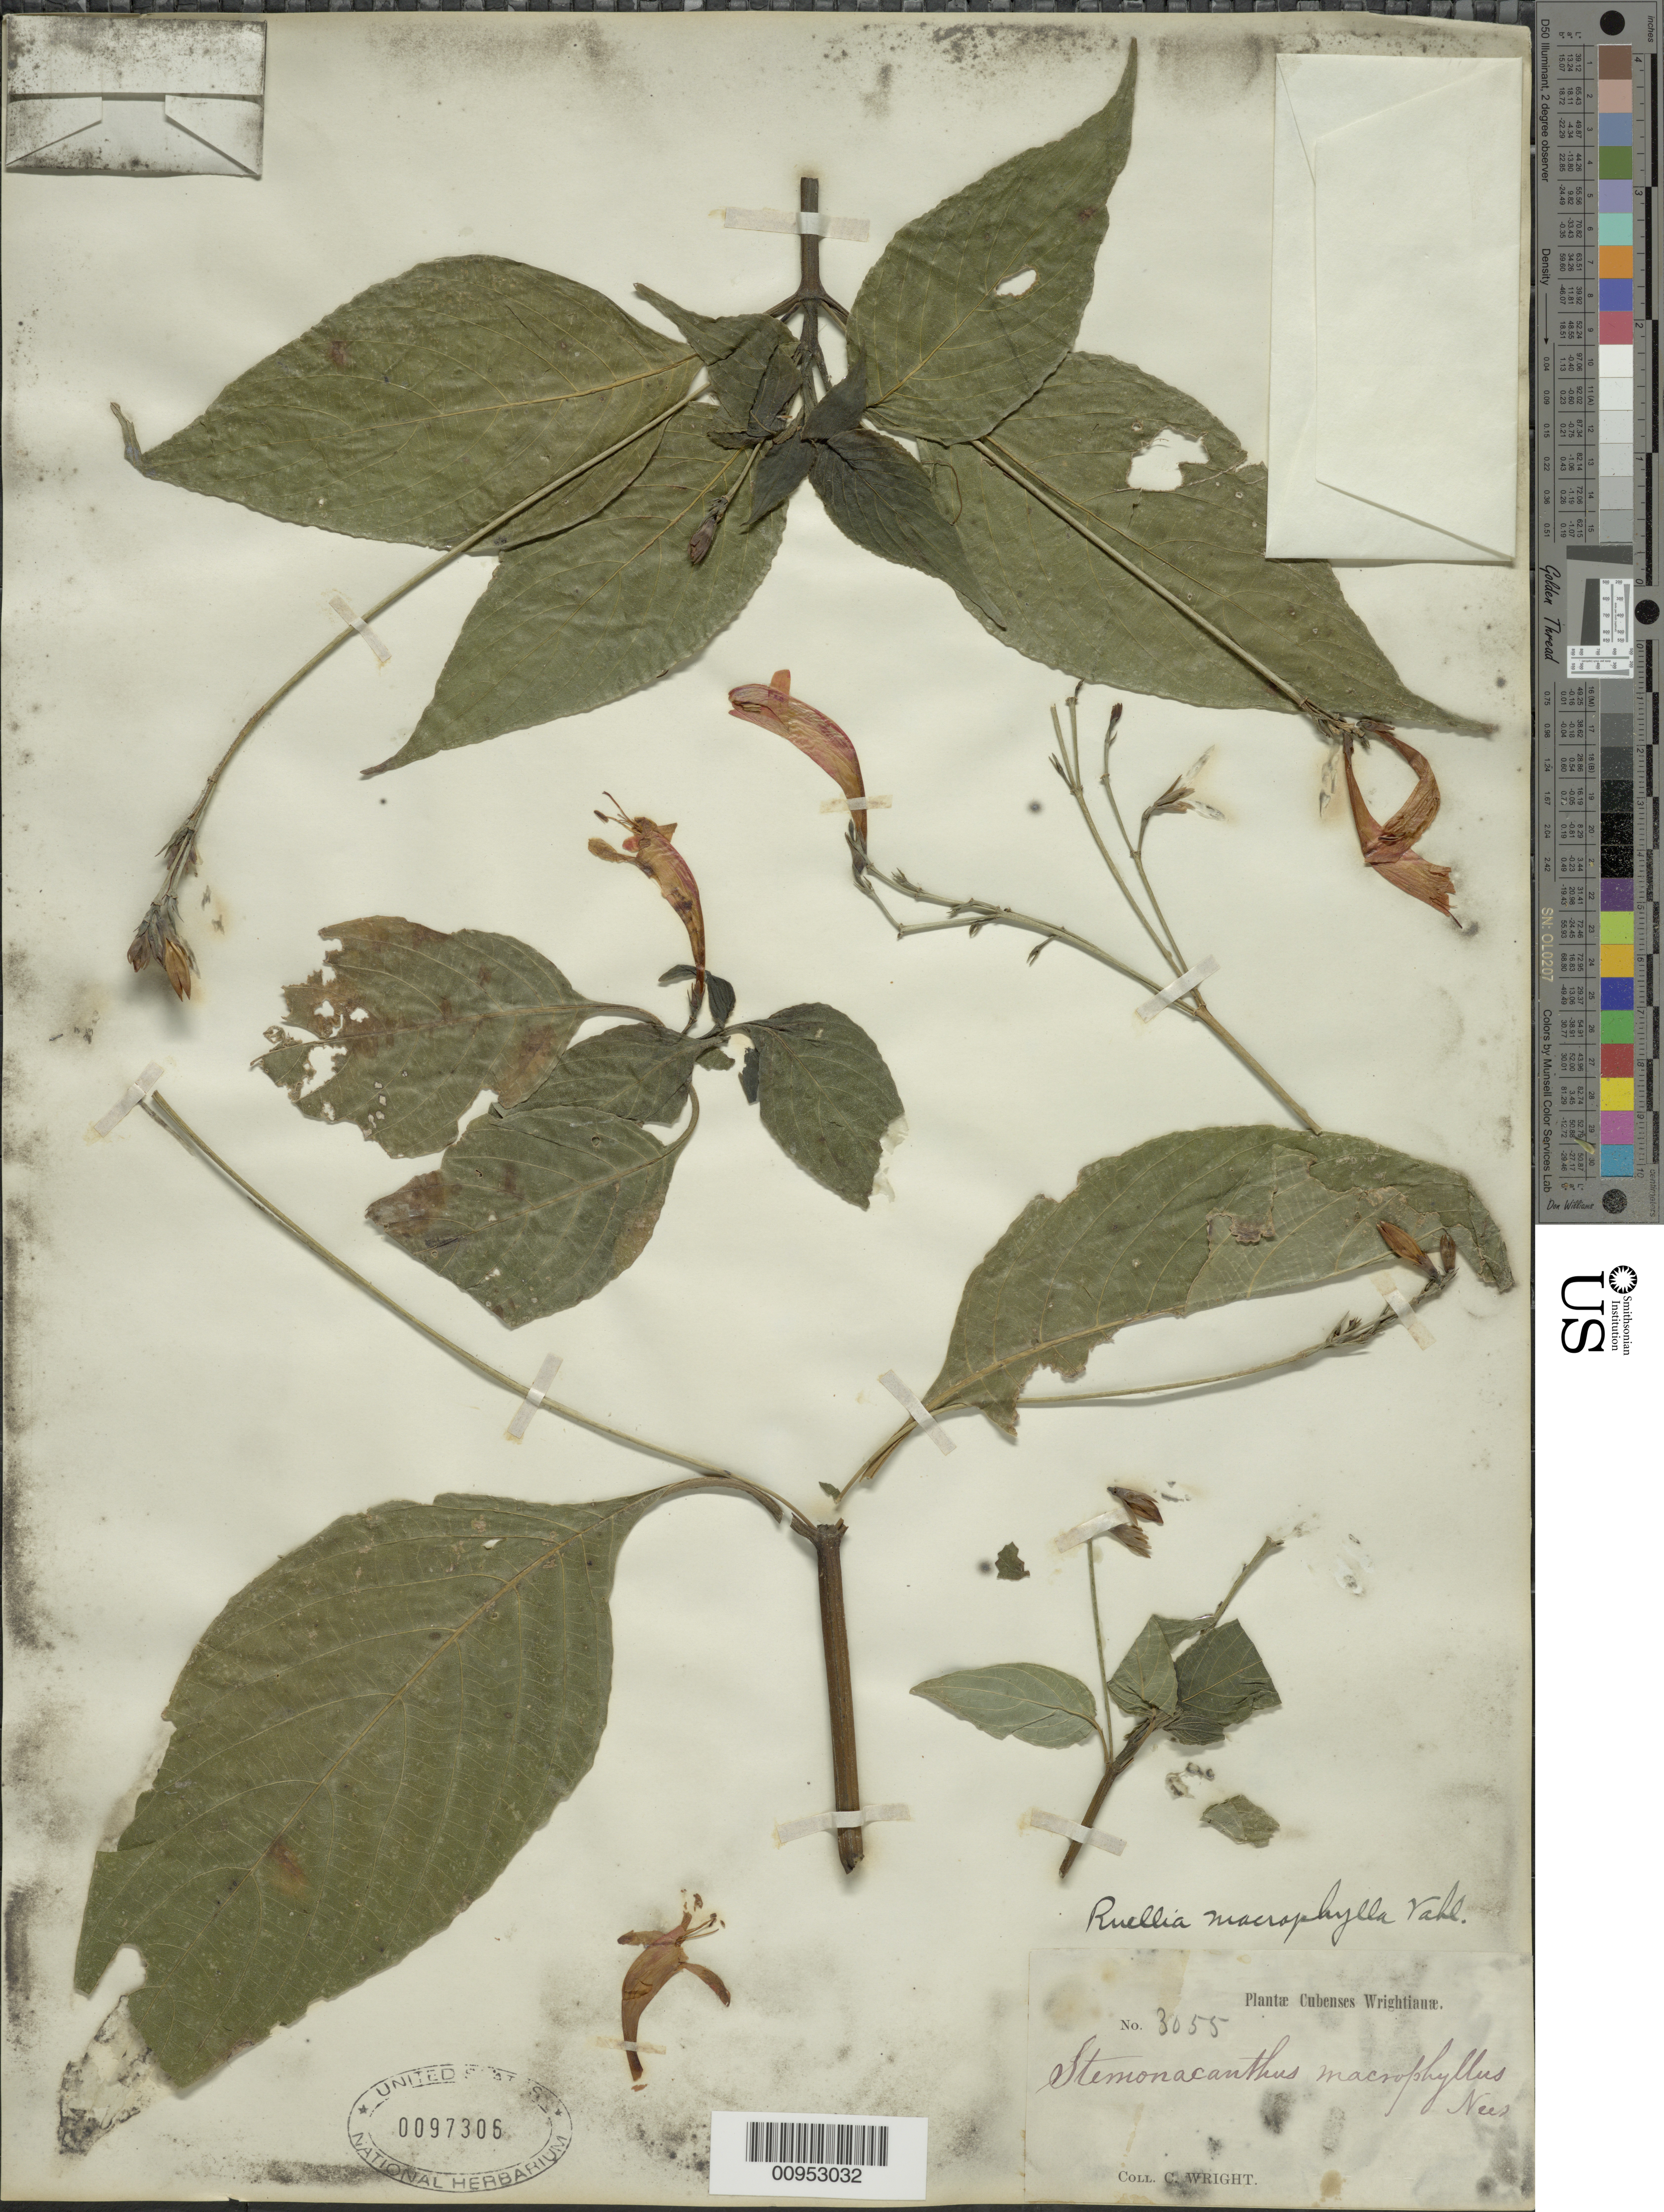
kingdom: Plantae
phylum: Tracheophyta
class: Magnoliopsida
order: Lamiales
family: Acanthaceae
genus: Ruellia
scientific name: Ruellia macrophylla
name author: Vahl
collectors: C. Wright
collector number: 3055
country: Cuba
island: Cuba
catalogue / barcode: US 97306